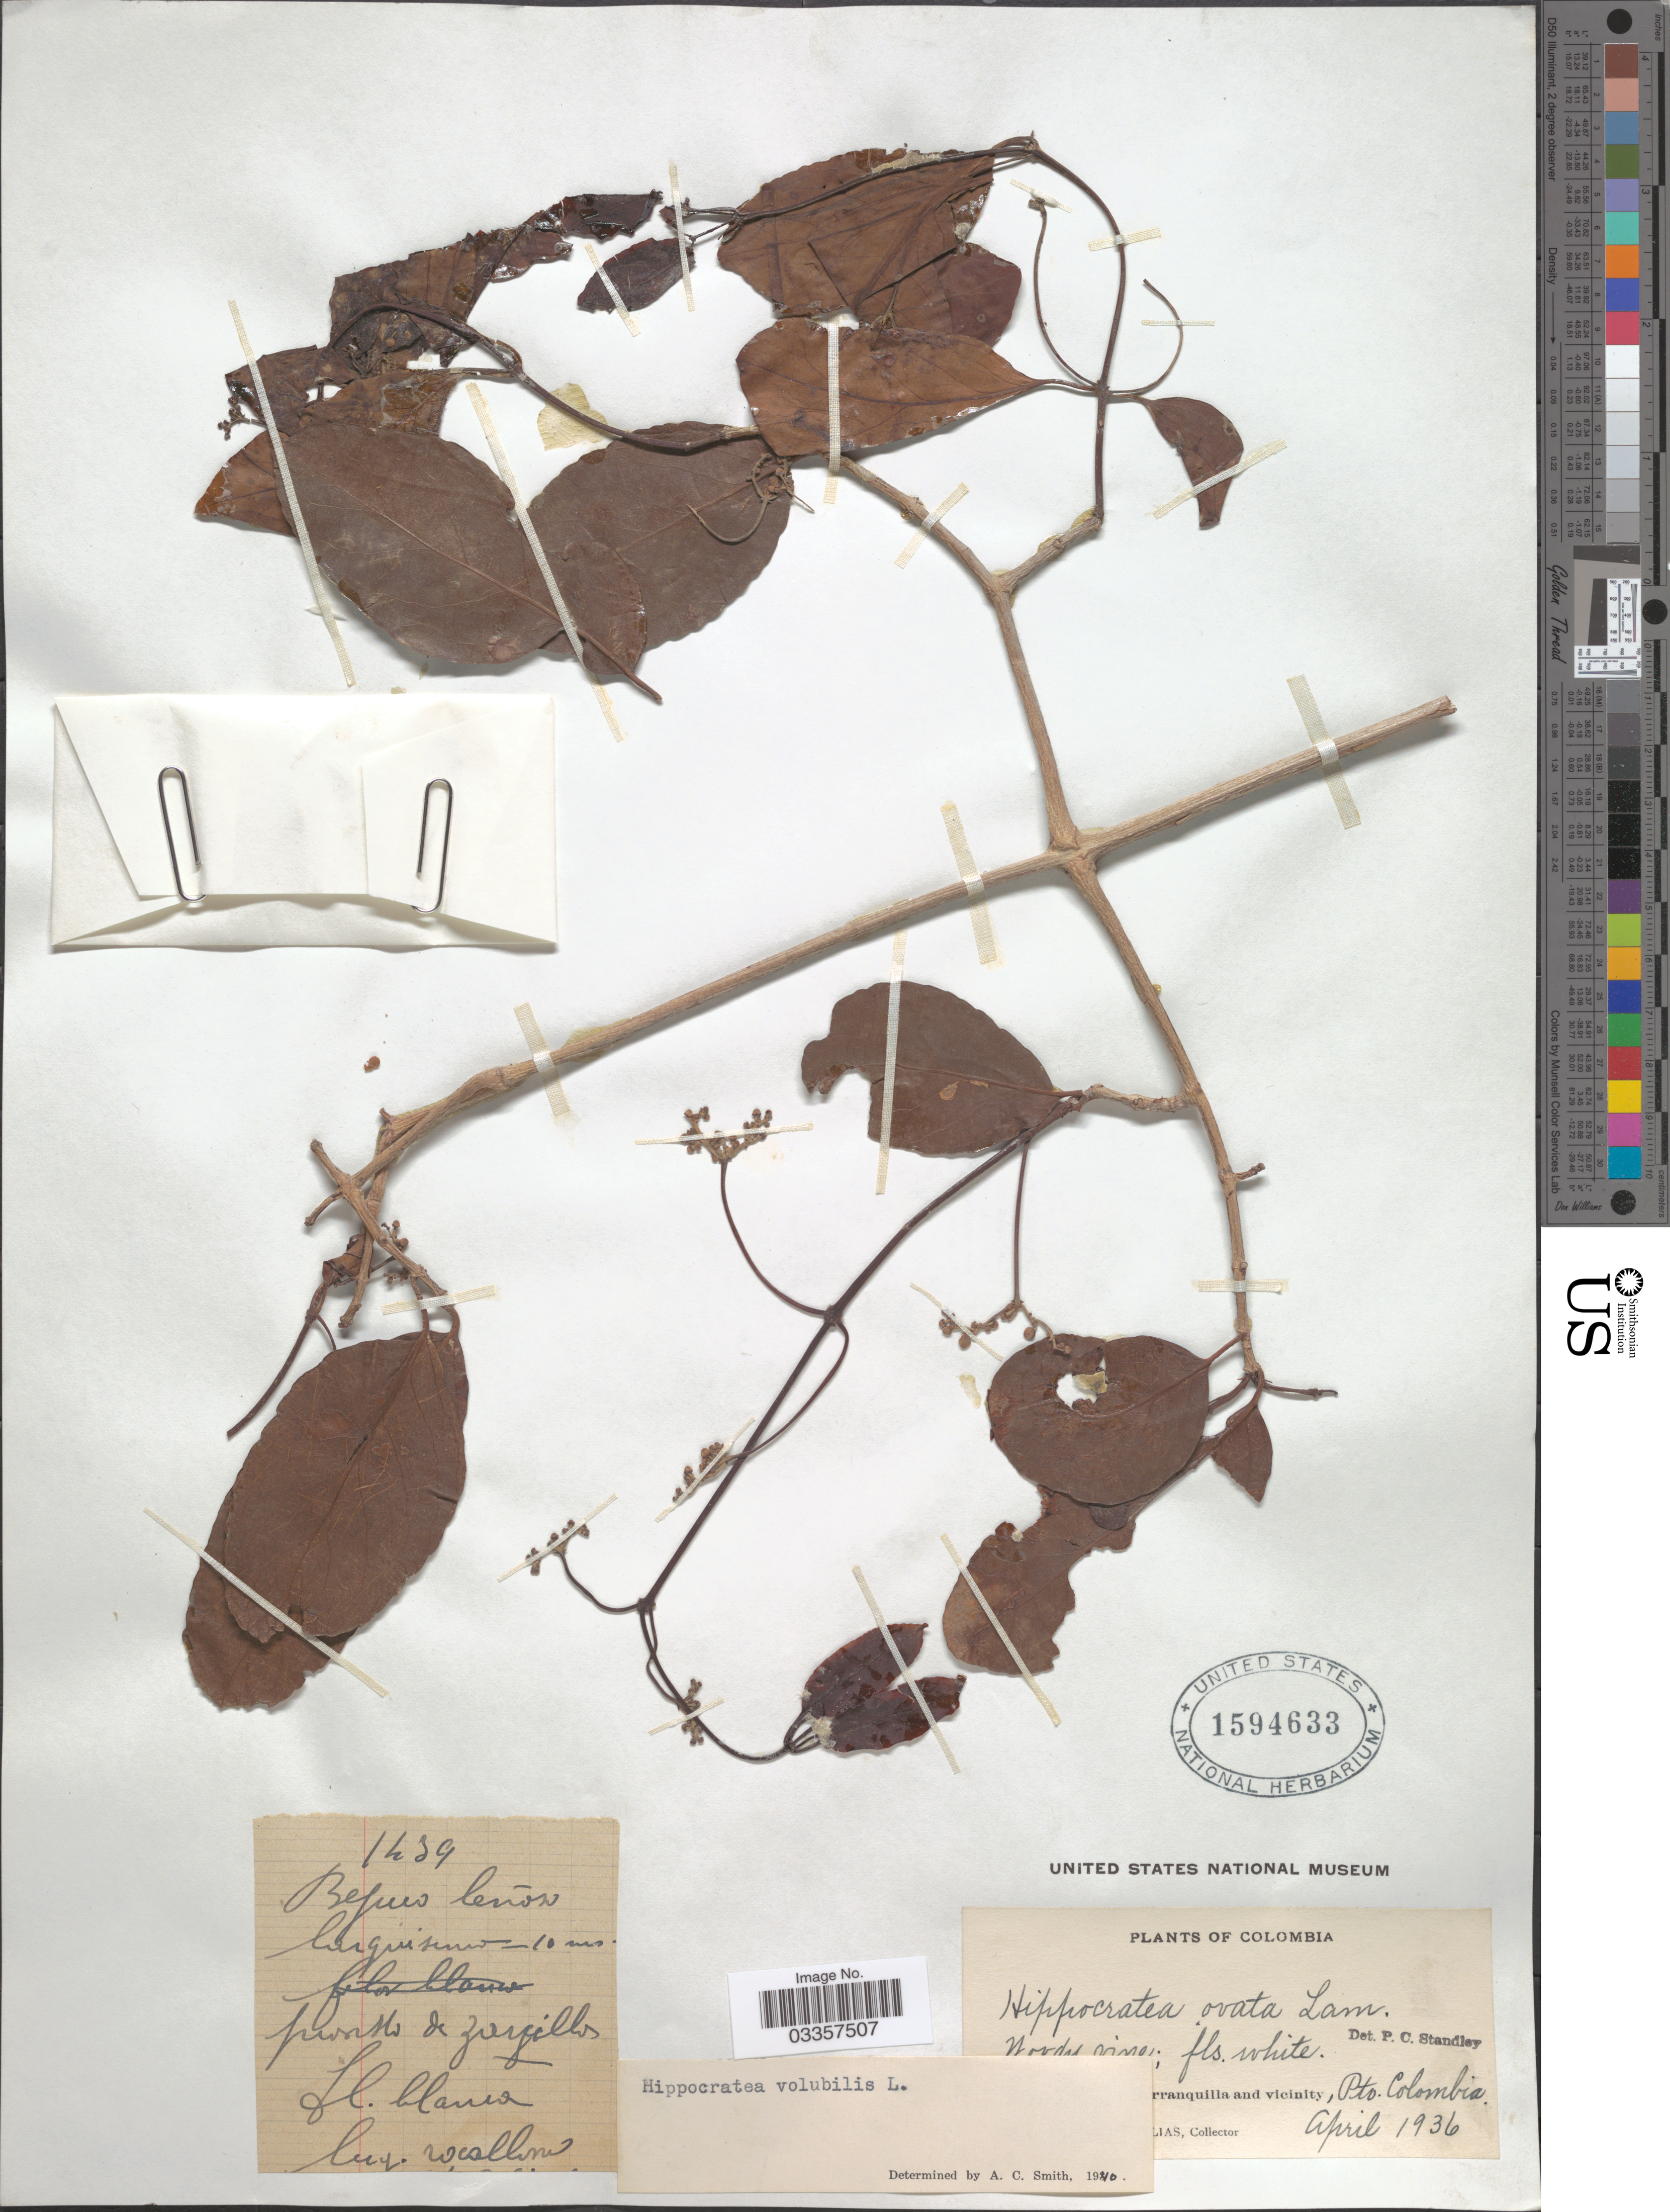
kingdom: Plantae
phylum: Tracheophyta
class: Magnoliopsida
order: Celastrales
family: Celastraceae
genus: Hippocratea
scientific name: Hippocratea volubilis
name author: L.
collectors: Bro. Elias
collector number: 1439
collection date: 1936-04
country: Colombia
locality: Barranquilla and vicinity, Pto. Colombia.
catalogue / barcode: US 1594633